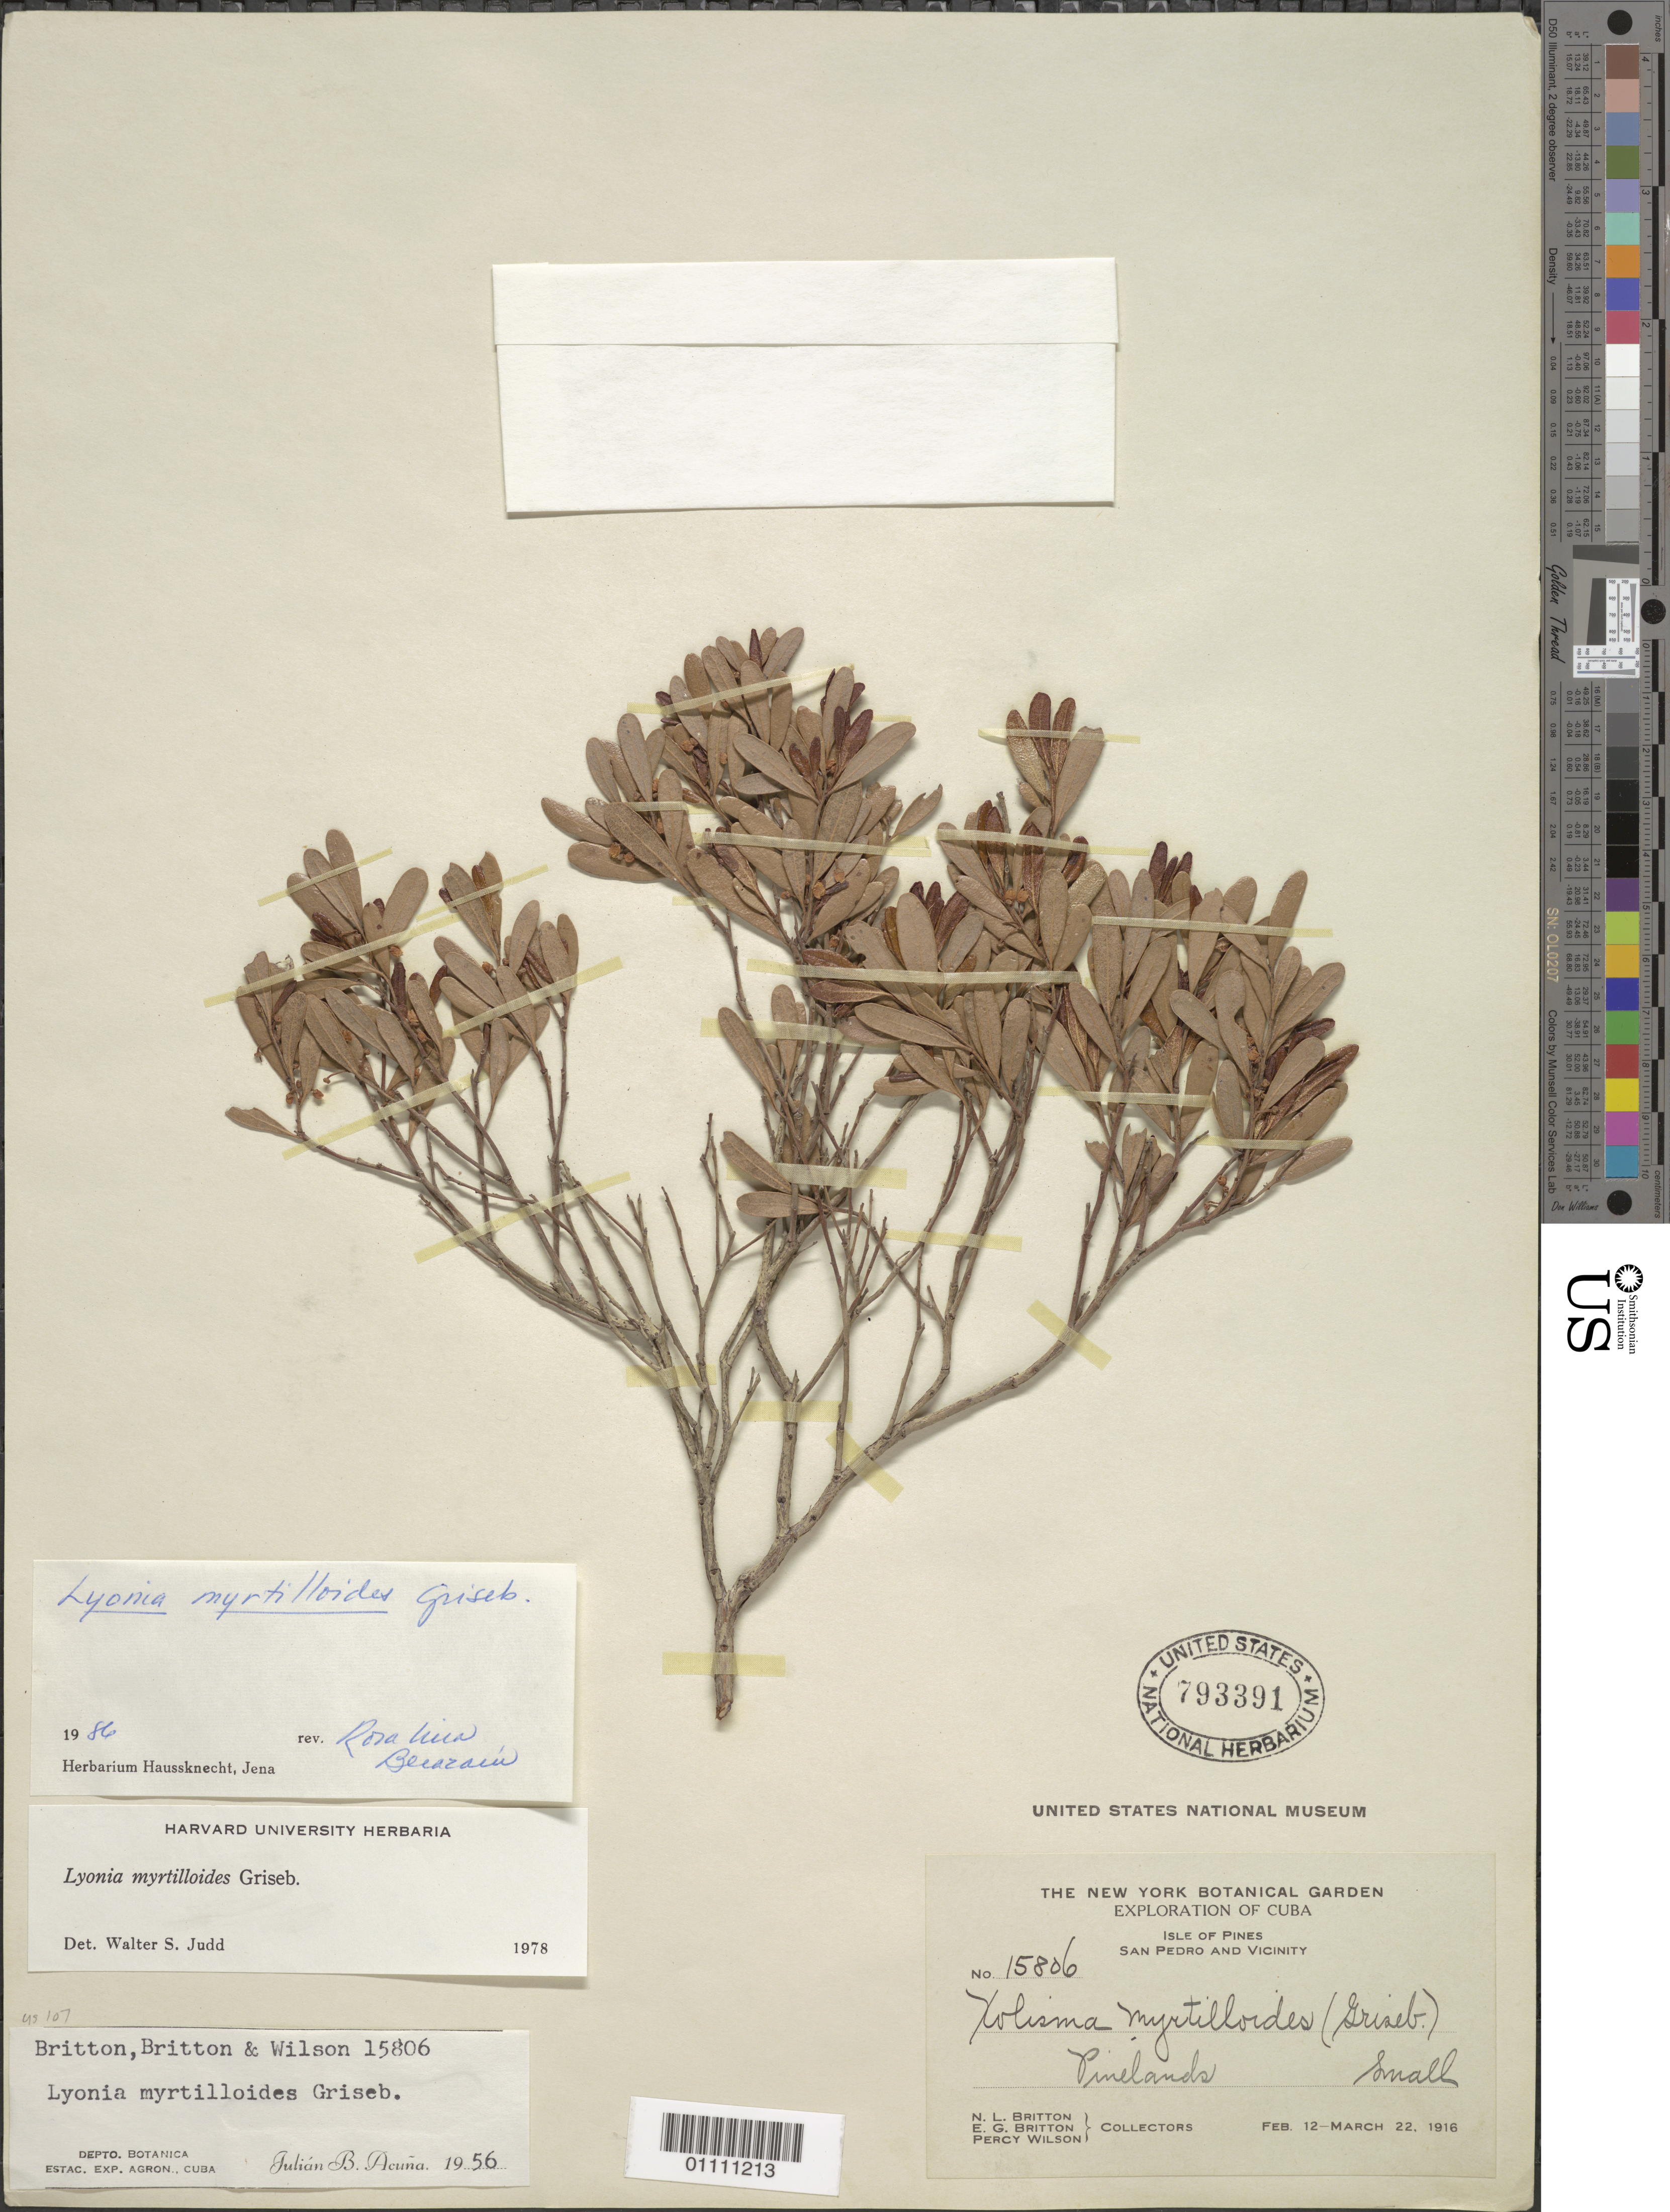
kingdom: Plantae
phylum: Tracheophyta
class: Magnoliopsida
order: Ericales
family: Ericaceae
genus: Lyonia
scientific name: Lyonia myrtilloides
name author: Griseb.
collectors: N. Britton, E. G. Britton & P. Wilson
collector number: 15806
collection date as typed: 12 Feb 1916 to 22 Mar 1916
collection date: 1916-02-12/1916-03-22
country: Cuba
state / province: Isla de La Juventud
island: Isla de la Juventud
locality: San Pedro and vicinity Pinelands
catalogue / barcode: US 793391